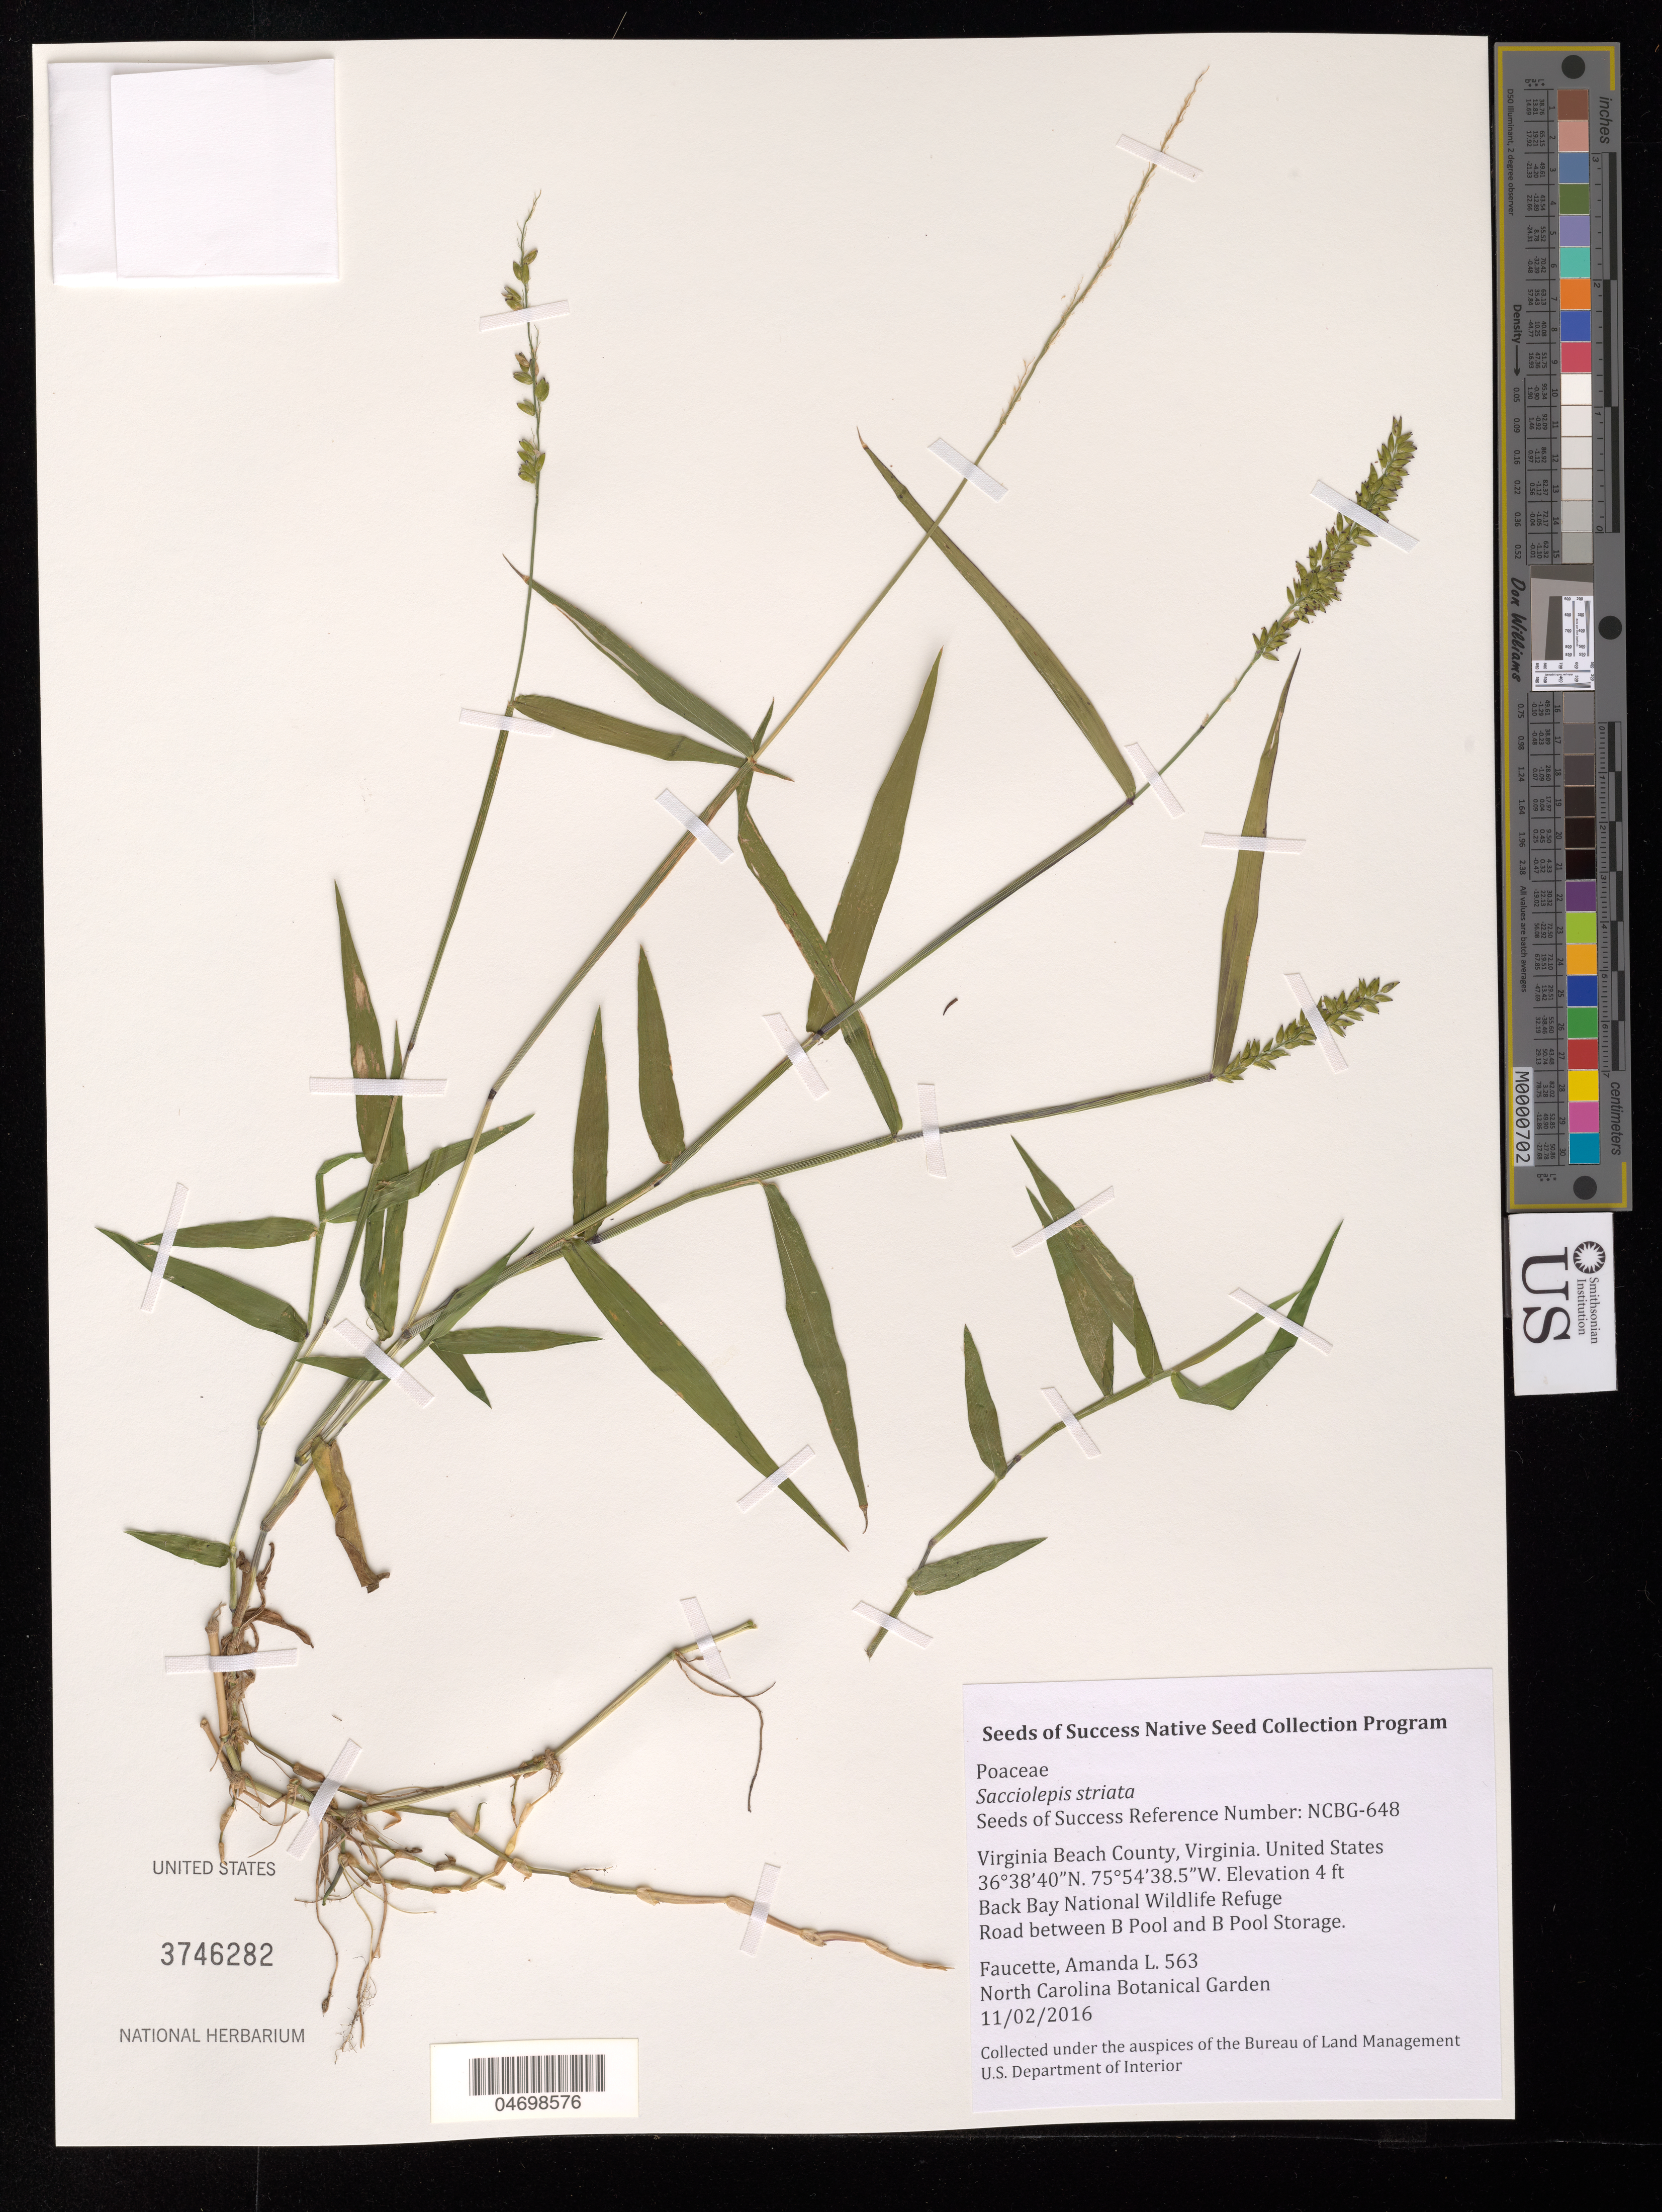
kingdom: Plantae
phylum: Tracheophyta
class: Liliopsida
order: Poales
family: Poaceae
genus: Sacciolepis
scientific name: Sacciolepis striata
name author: (L.) Nash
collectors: A. Faucette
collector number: NCBG-648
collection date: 2016-11-02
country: United States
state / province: Virginia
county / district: City of Virginia Beach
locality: Back Bay National Wildlife Refuge, Road between B Pool and B Pool Storage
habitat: Brackish tidal marsh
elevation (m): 1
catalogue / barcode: US 3746282